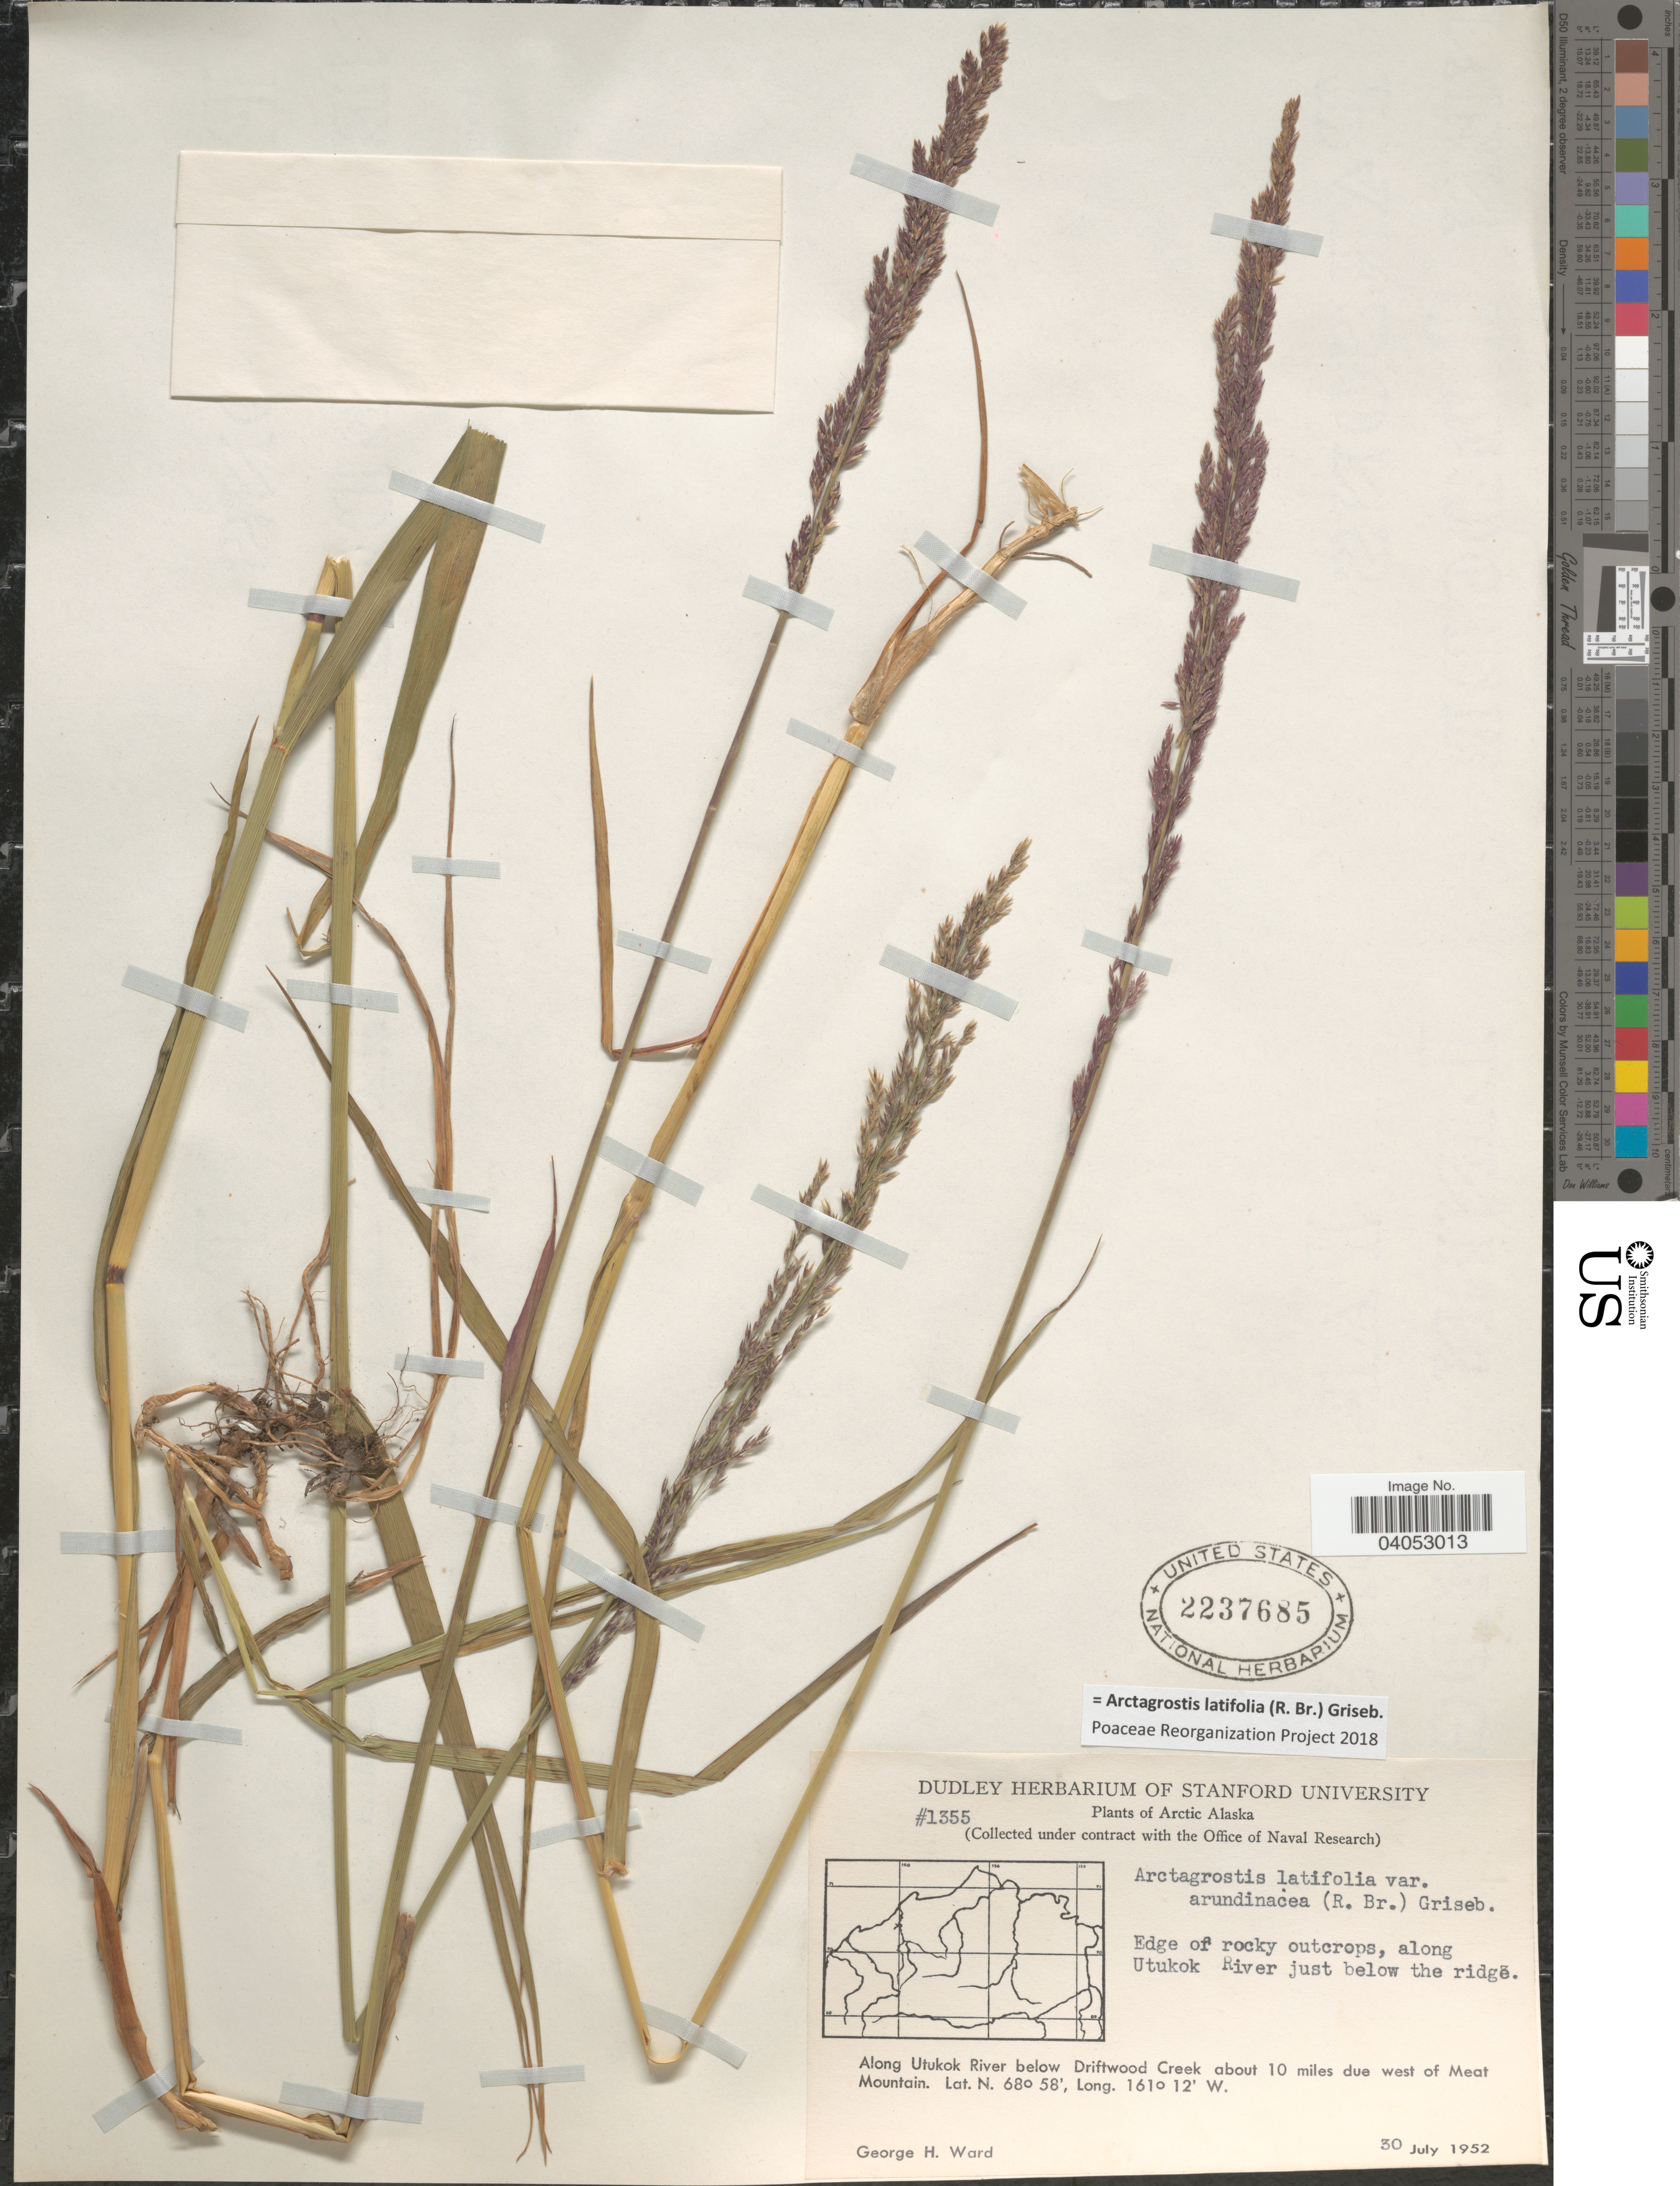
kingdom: Plantae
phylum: Tracheophyta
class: Liliopsida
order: Poales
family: Poaceae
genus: Arctagrostis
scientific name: Arctagrostis latifolia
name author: (R. Br.) Griseb.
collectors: G. H. Ward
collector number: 1355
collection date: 1952-07-30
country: United States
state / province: Alaska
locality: Arctic Alaska. Edge of rocky outcrops, along Utukok River just below the ridge. Along Utukok River below Driftwood Creek about 10 miles due west of Meat Mountain.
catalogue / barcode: US 2237685